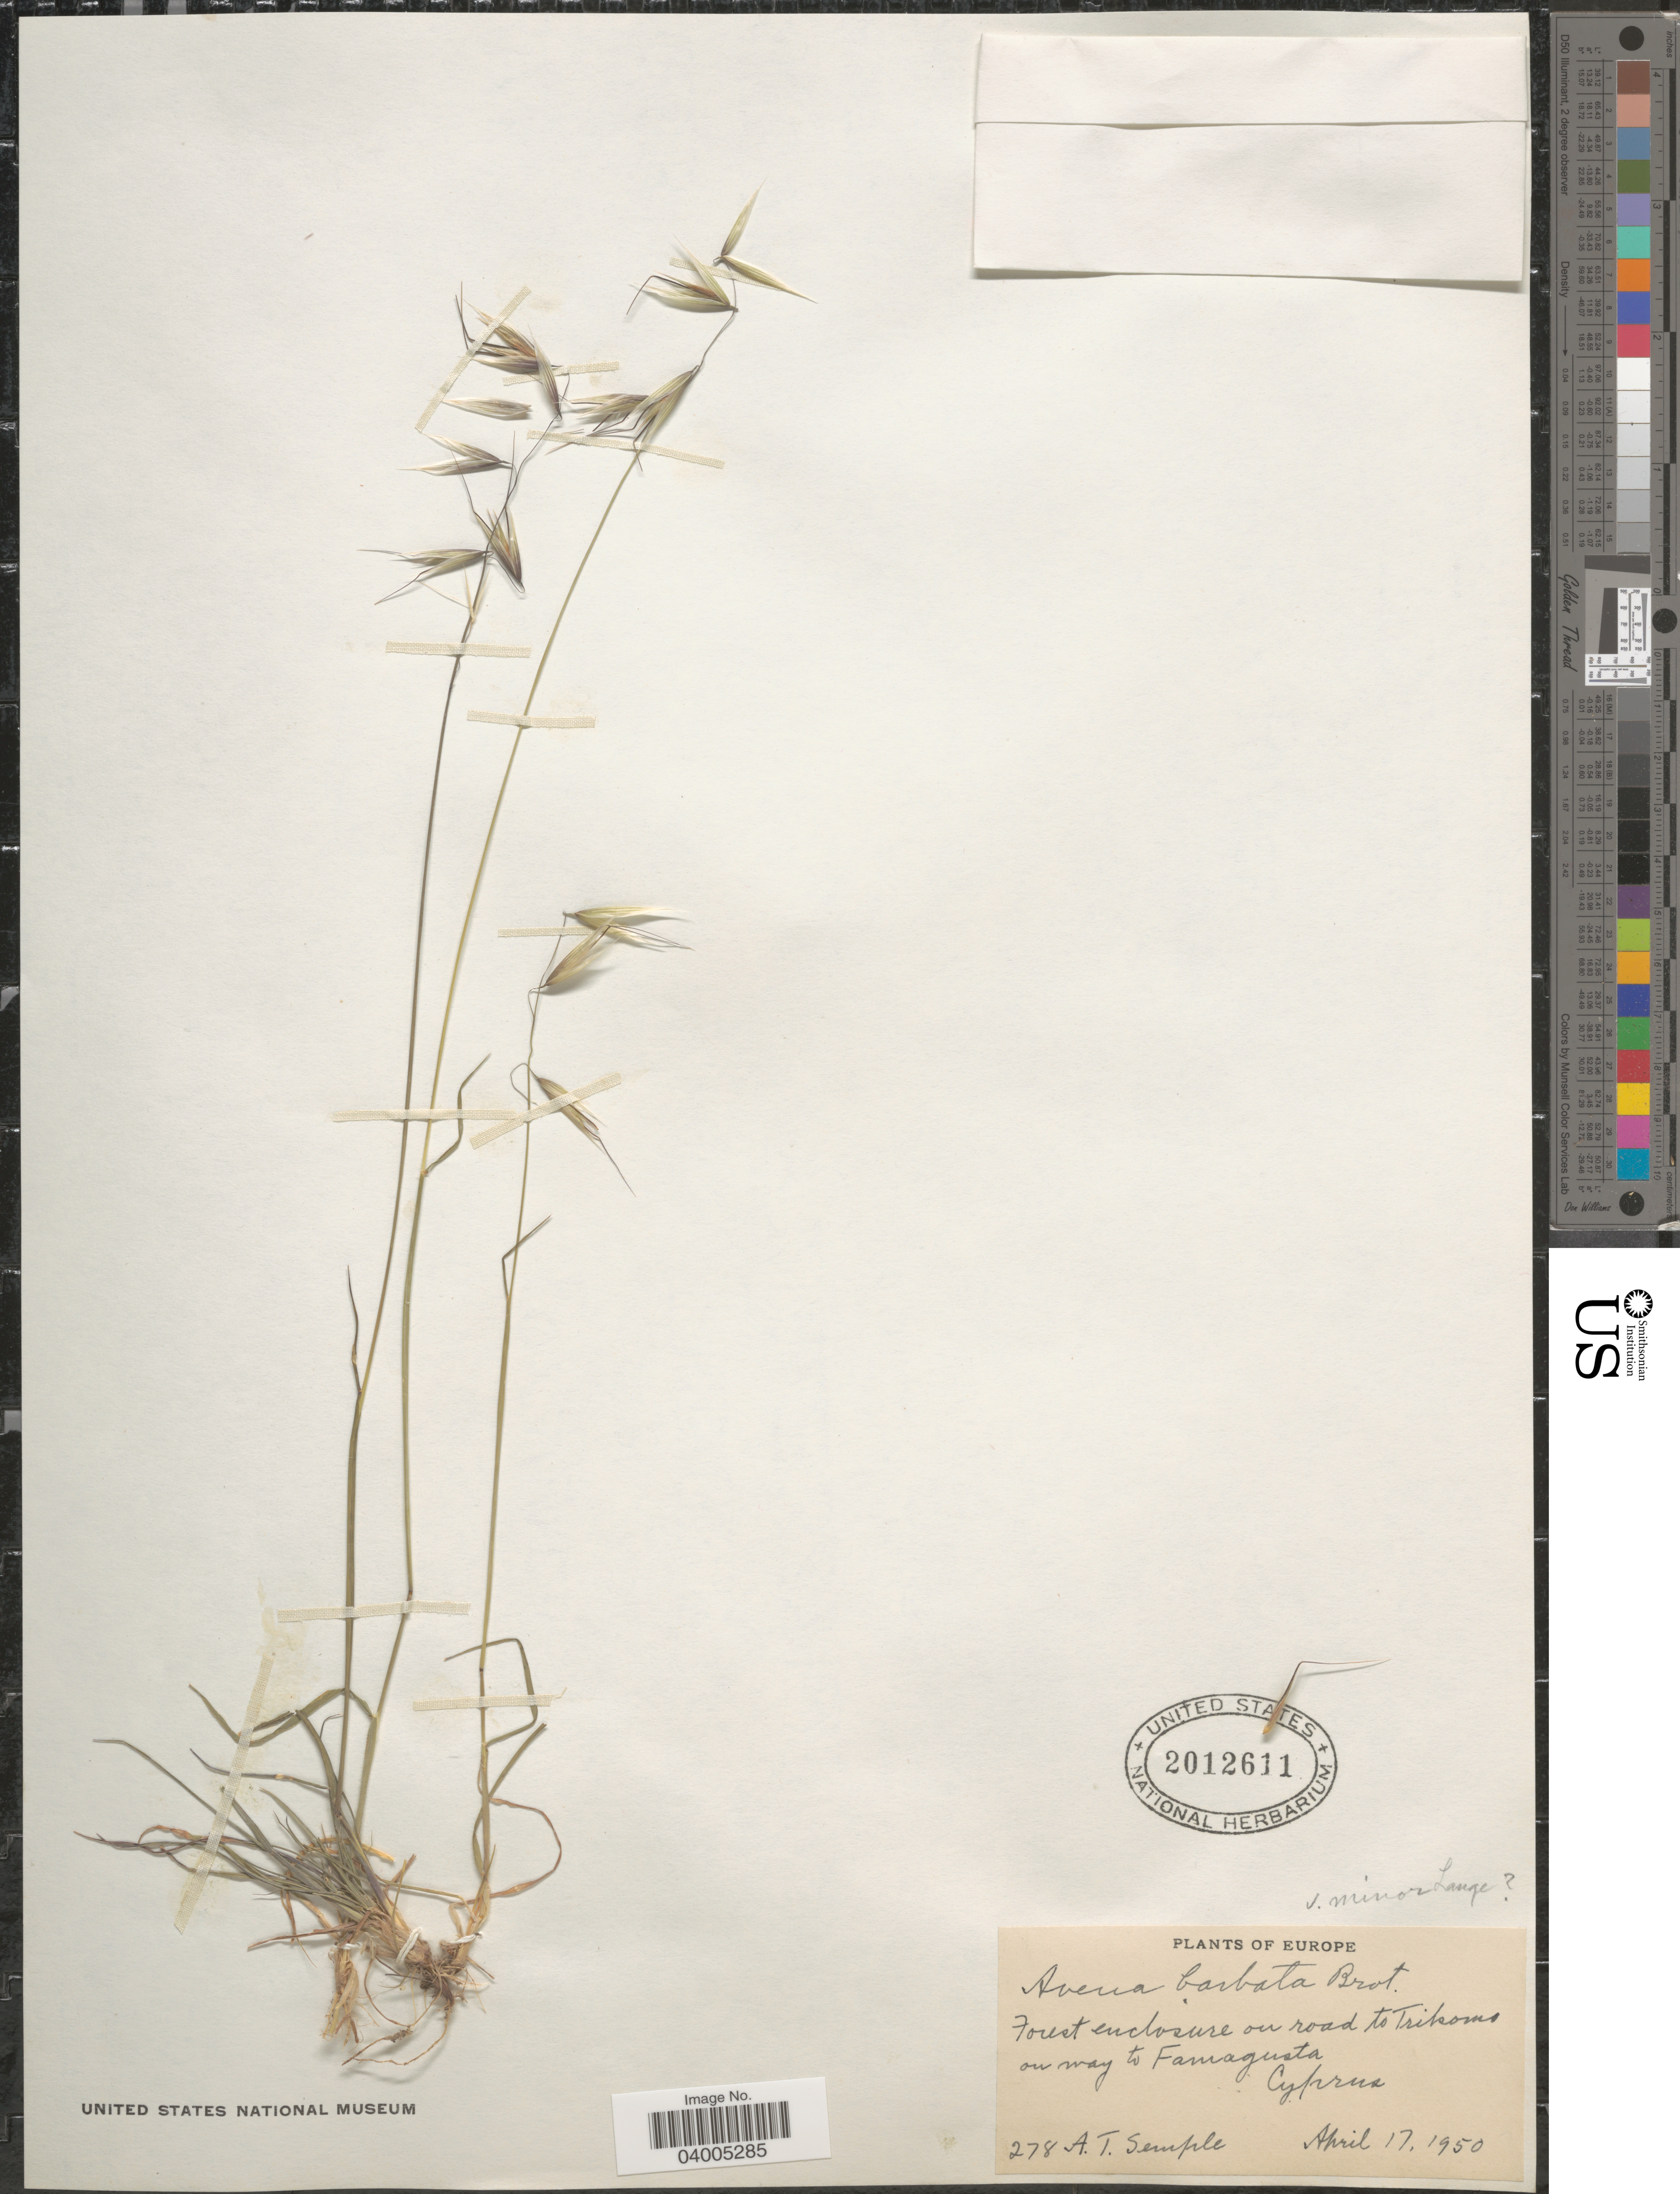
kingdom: Plantae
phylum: Tracheophyta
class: Liliopsida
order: Poales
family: Poaceae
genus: Avena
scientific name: Avena barbata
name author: Pott ex Link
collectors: A. Semple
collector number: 278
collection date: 1950-04-17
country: Cyprus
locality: Europe. Forest enclosure on road to Trikomo on way to Famagusta.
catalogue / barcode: US 2012611